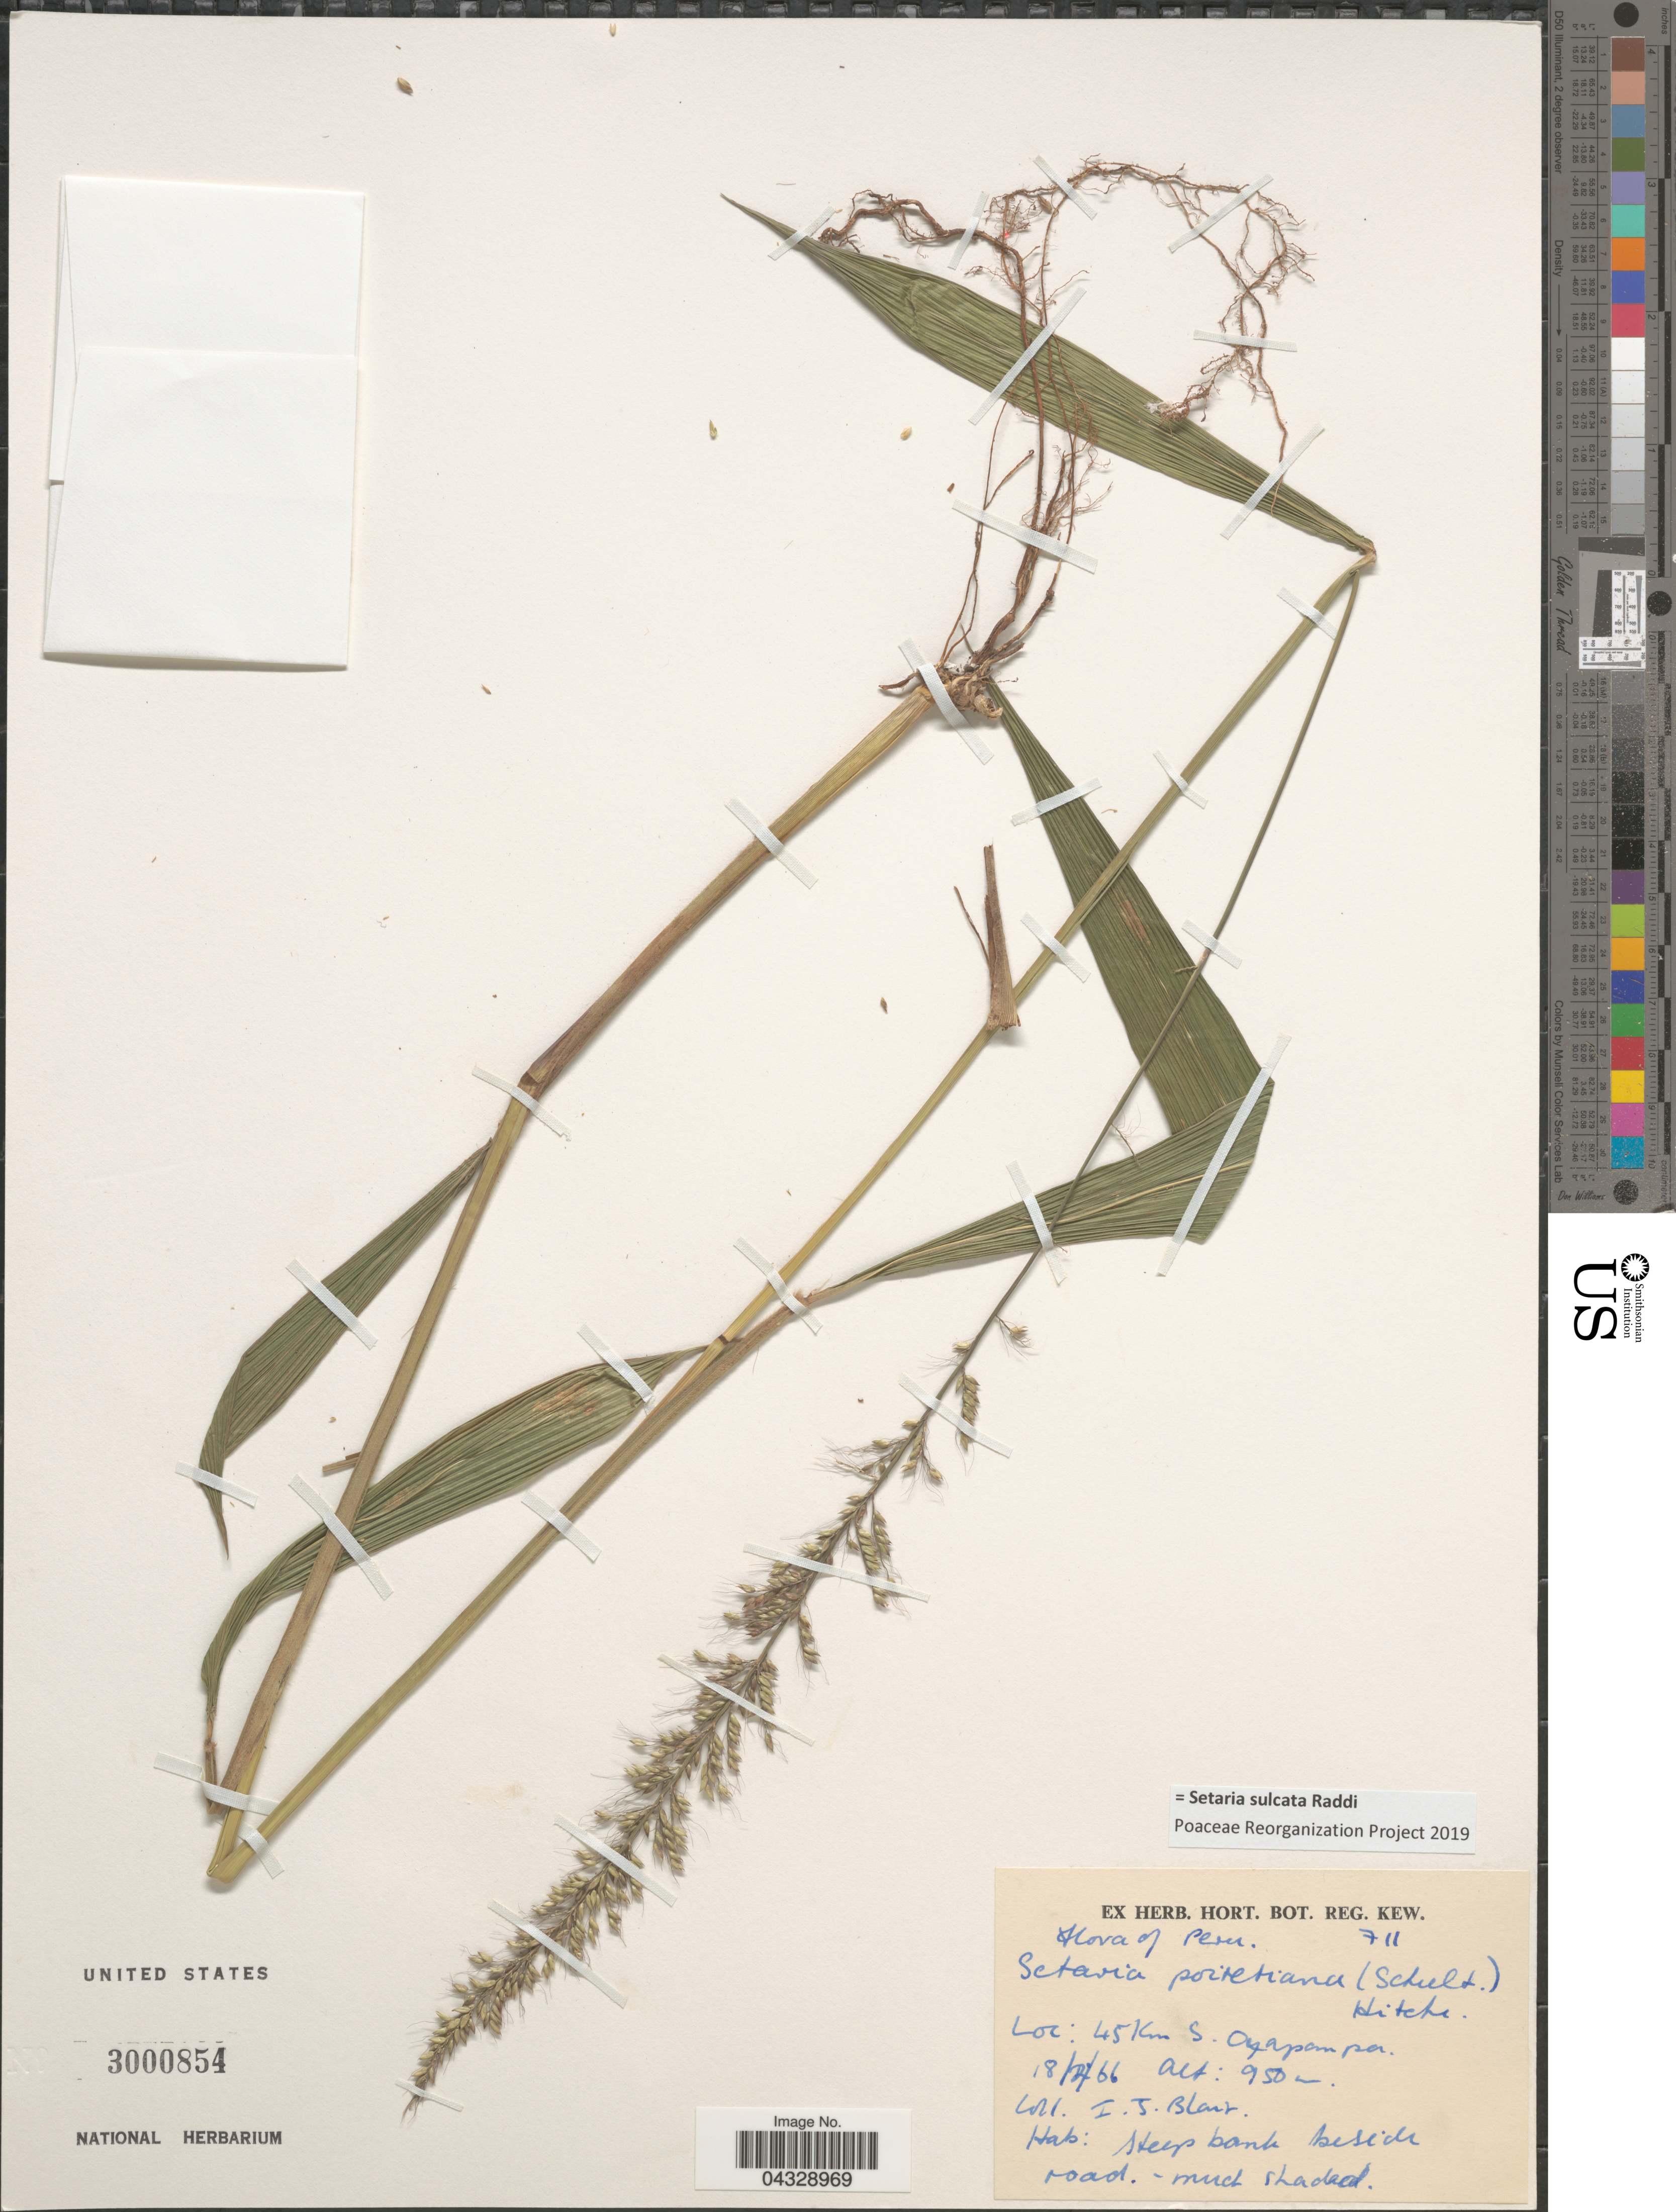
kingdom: Plantae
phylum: Tracheophyta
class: Liliopsida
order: Poales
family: Poaceae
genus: Setaria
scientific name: Setaria sulcata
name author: Raddi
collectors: I. Blair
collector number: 711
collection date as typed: Transcribed d/m/y: 18/2/66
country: Peru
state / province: Junín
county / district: Oxapampa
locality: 45 km. S. Oxapampa.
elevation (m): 950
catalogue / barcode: US 3000854